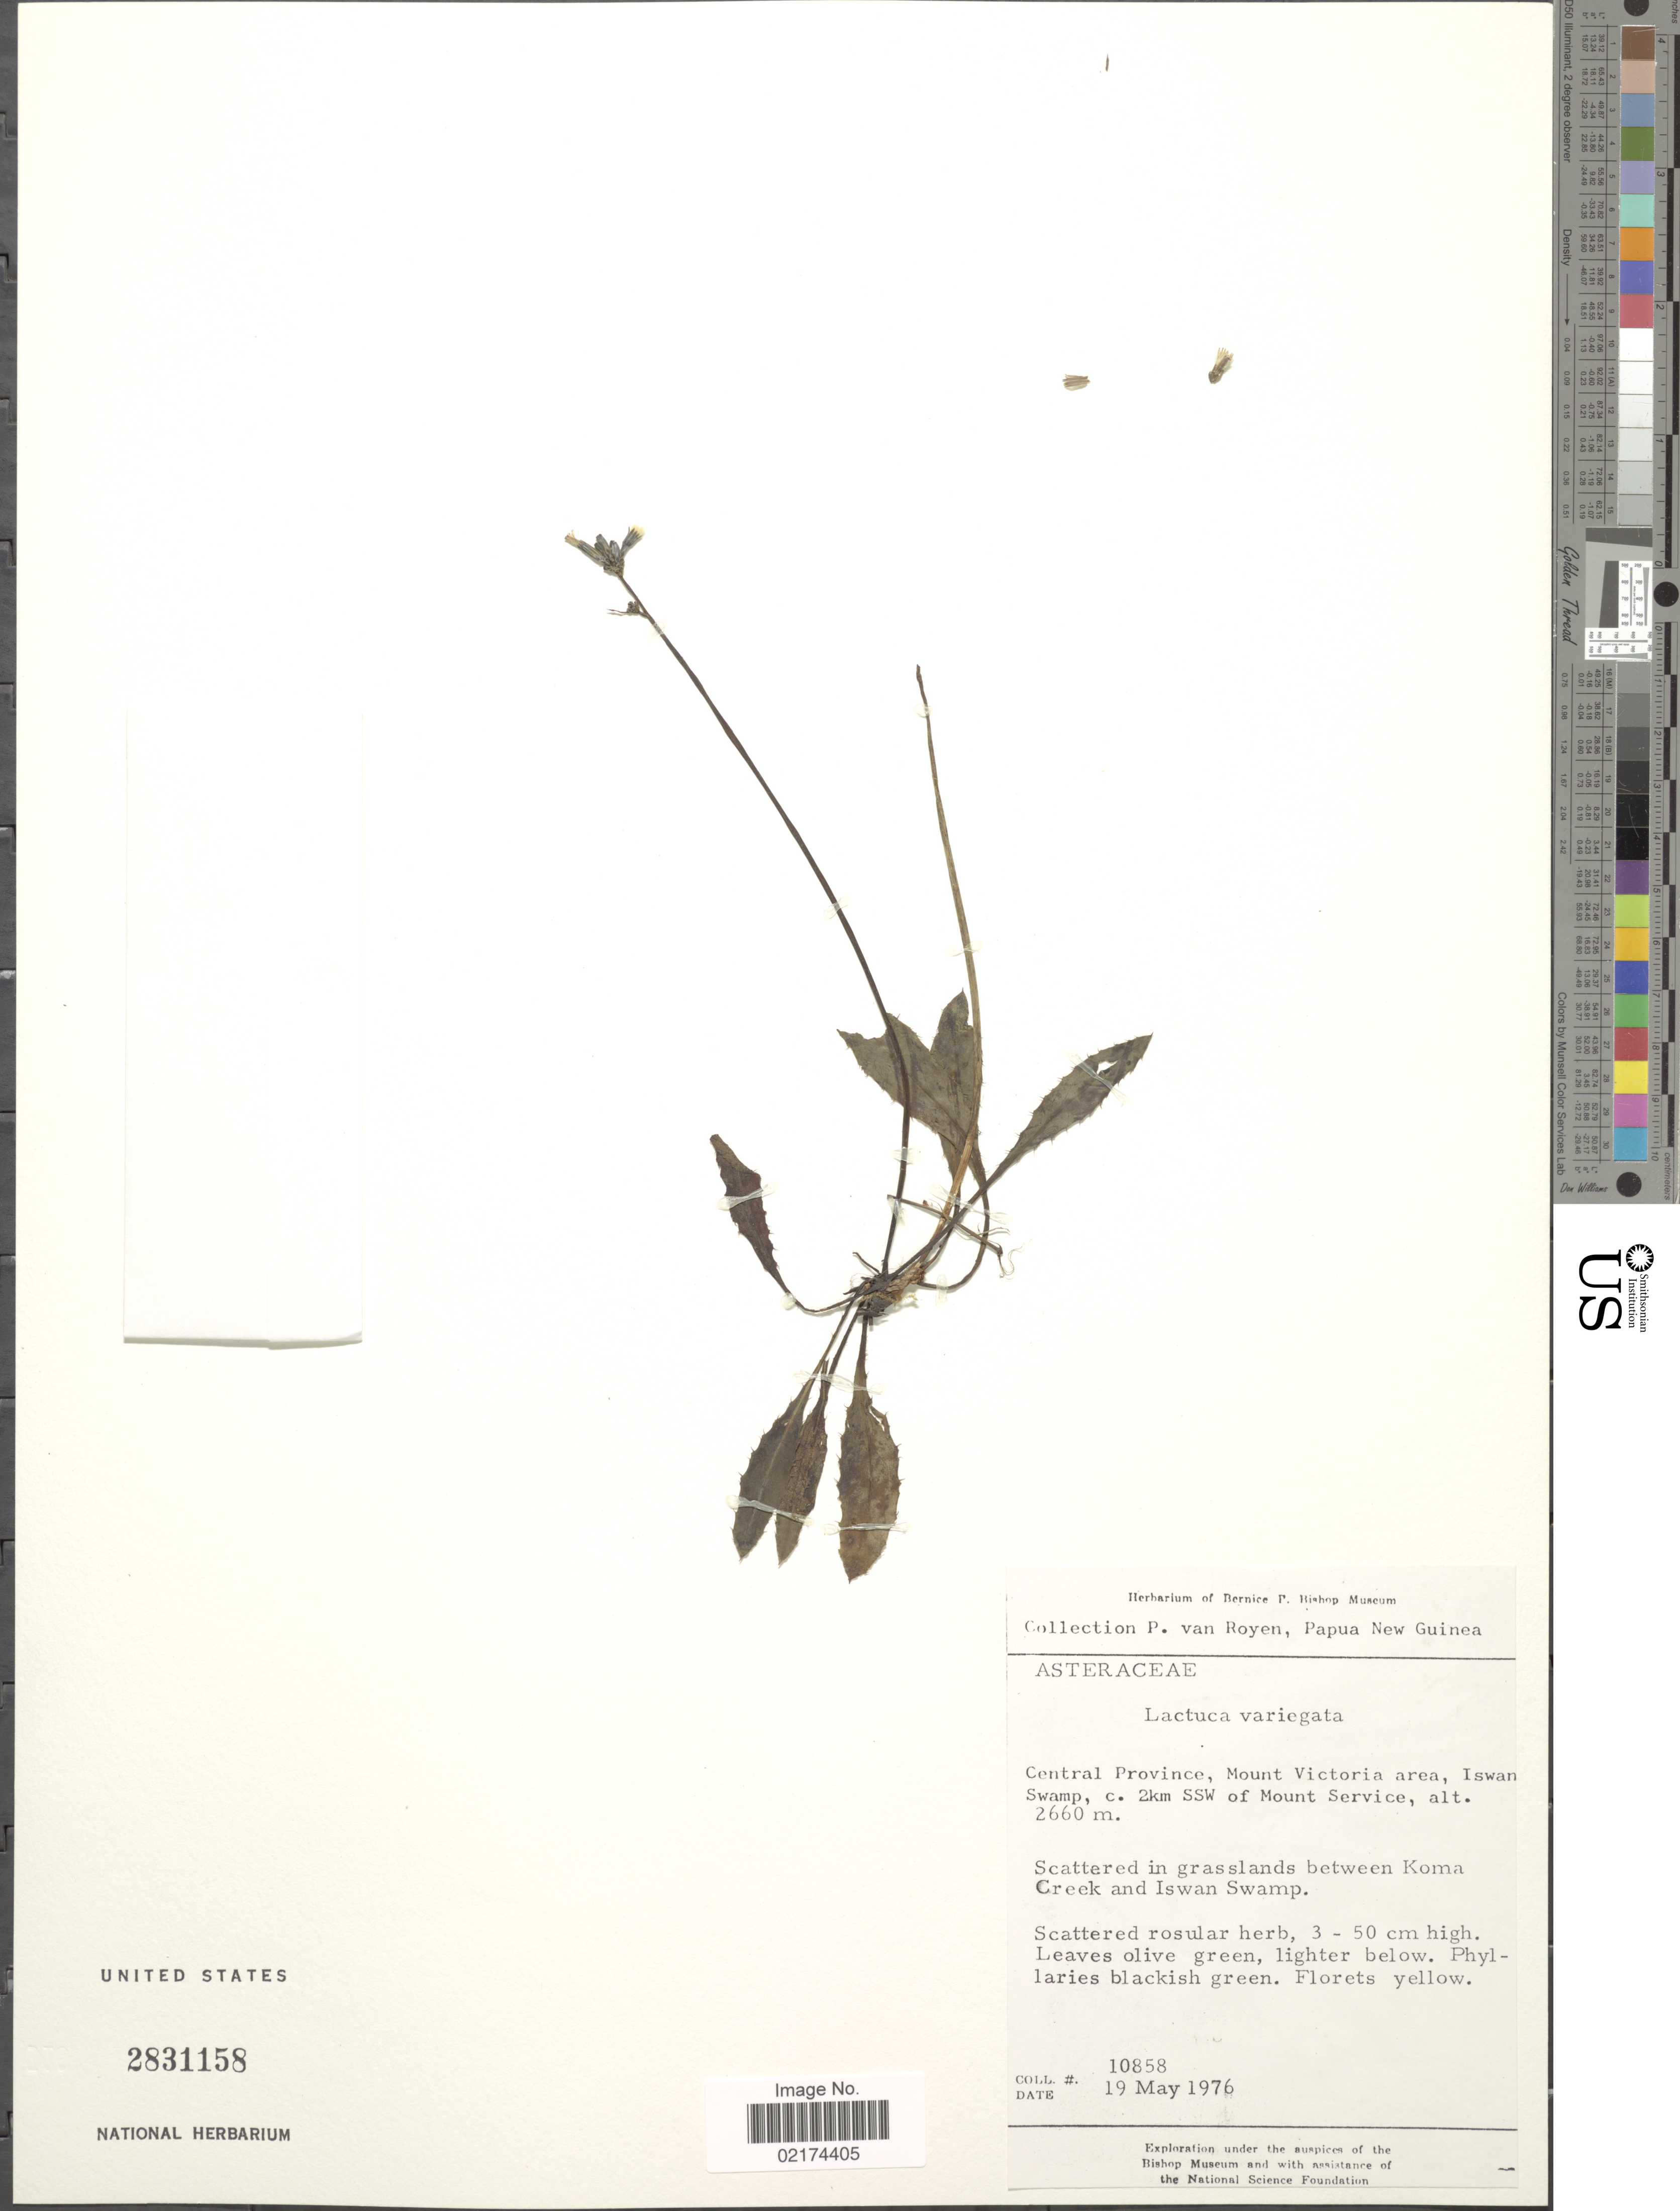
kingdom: Plantae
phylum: Tracheophyta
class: Magnoliopsida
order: Asterales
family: Asteraceae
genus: Lactuca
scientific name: Lactuca laevigata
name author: (Blume) DC.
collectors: P. van Royen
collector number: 10858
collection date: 1976-05-19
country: Papua New Guinea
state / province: Central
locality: Mount Victoria area, Iswan Swamp, c. 2 km SSW of Mount Service, between Koma Creek and Iswan Swamp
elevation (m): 2660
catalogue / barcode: US 2831158